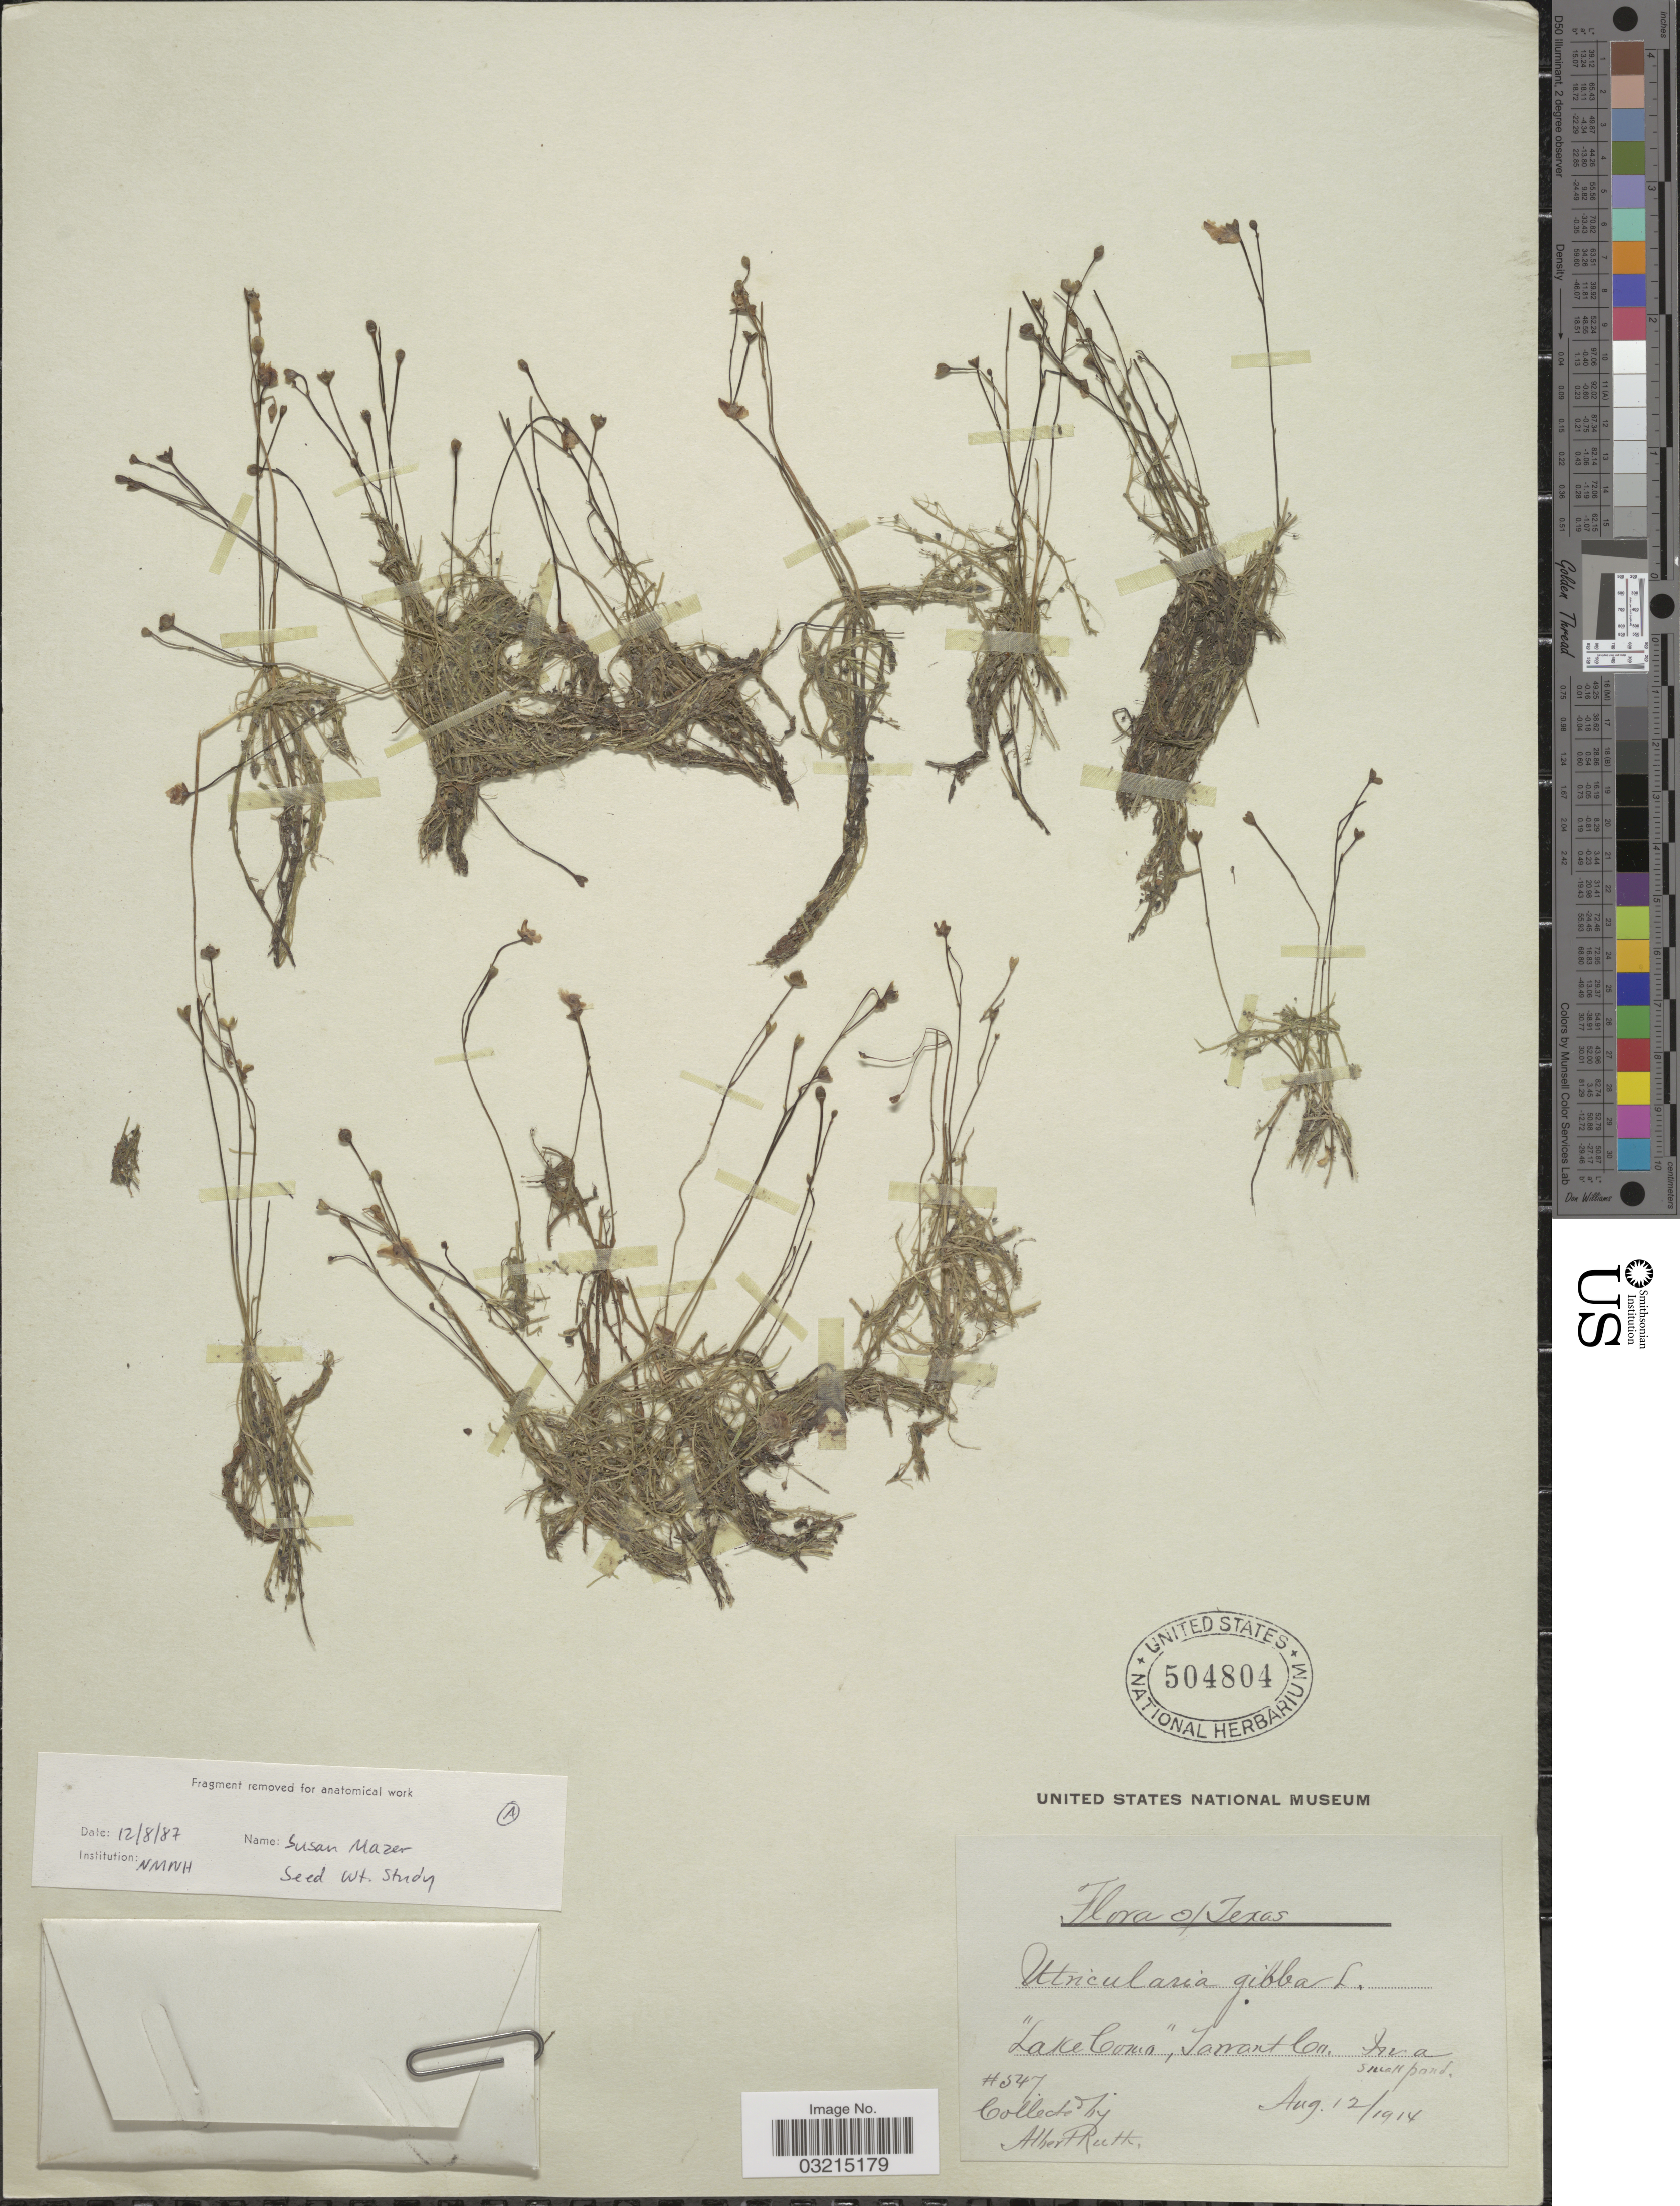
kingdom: Plantae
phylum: Tracheophyta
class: Magnoliopsida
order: Lamiales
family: Lentibulariaceae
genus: Utricularia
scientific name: Utricularia gibba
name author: L.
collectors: A. Ruth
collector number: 547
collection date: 1914-08-12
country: United States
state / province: Texas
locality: Lake Como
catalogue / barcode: US 504804